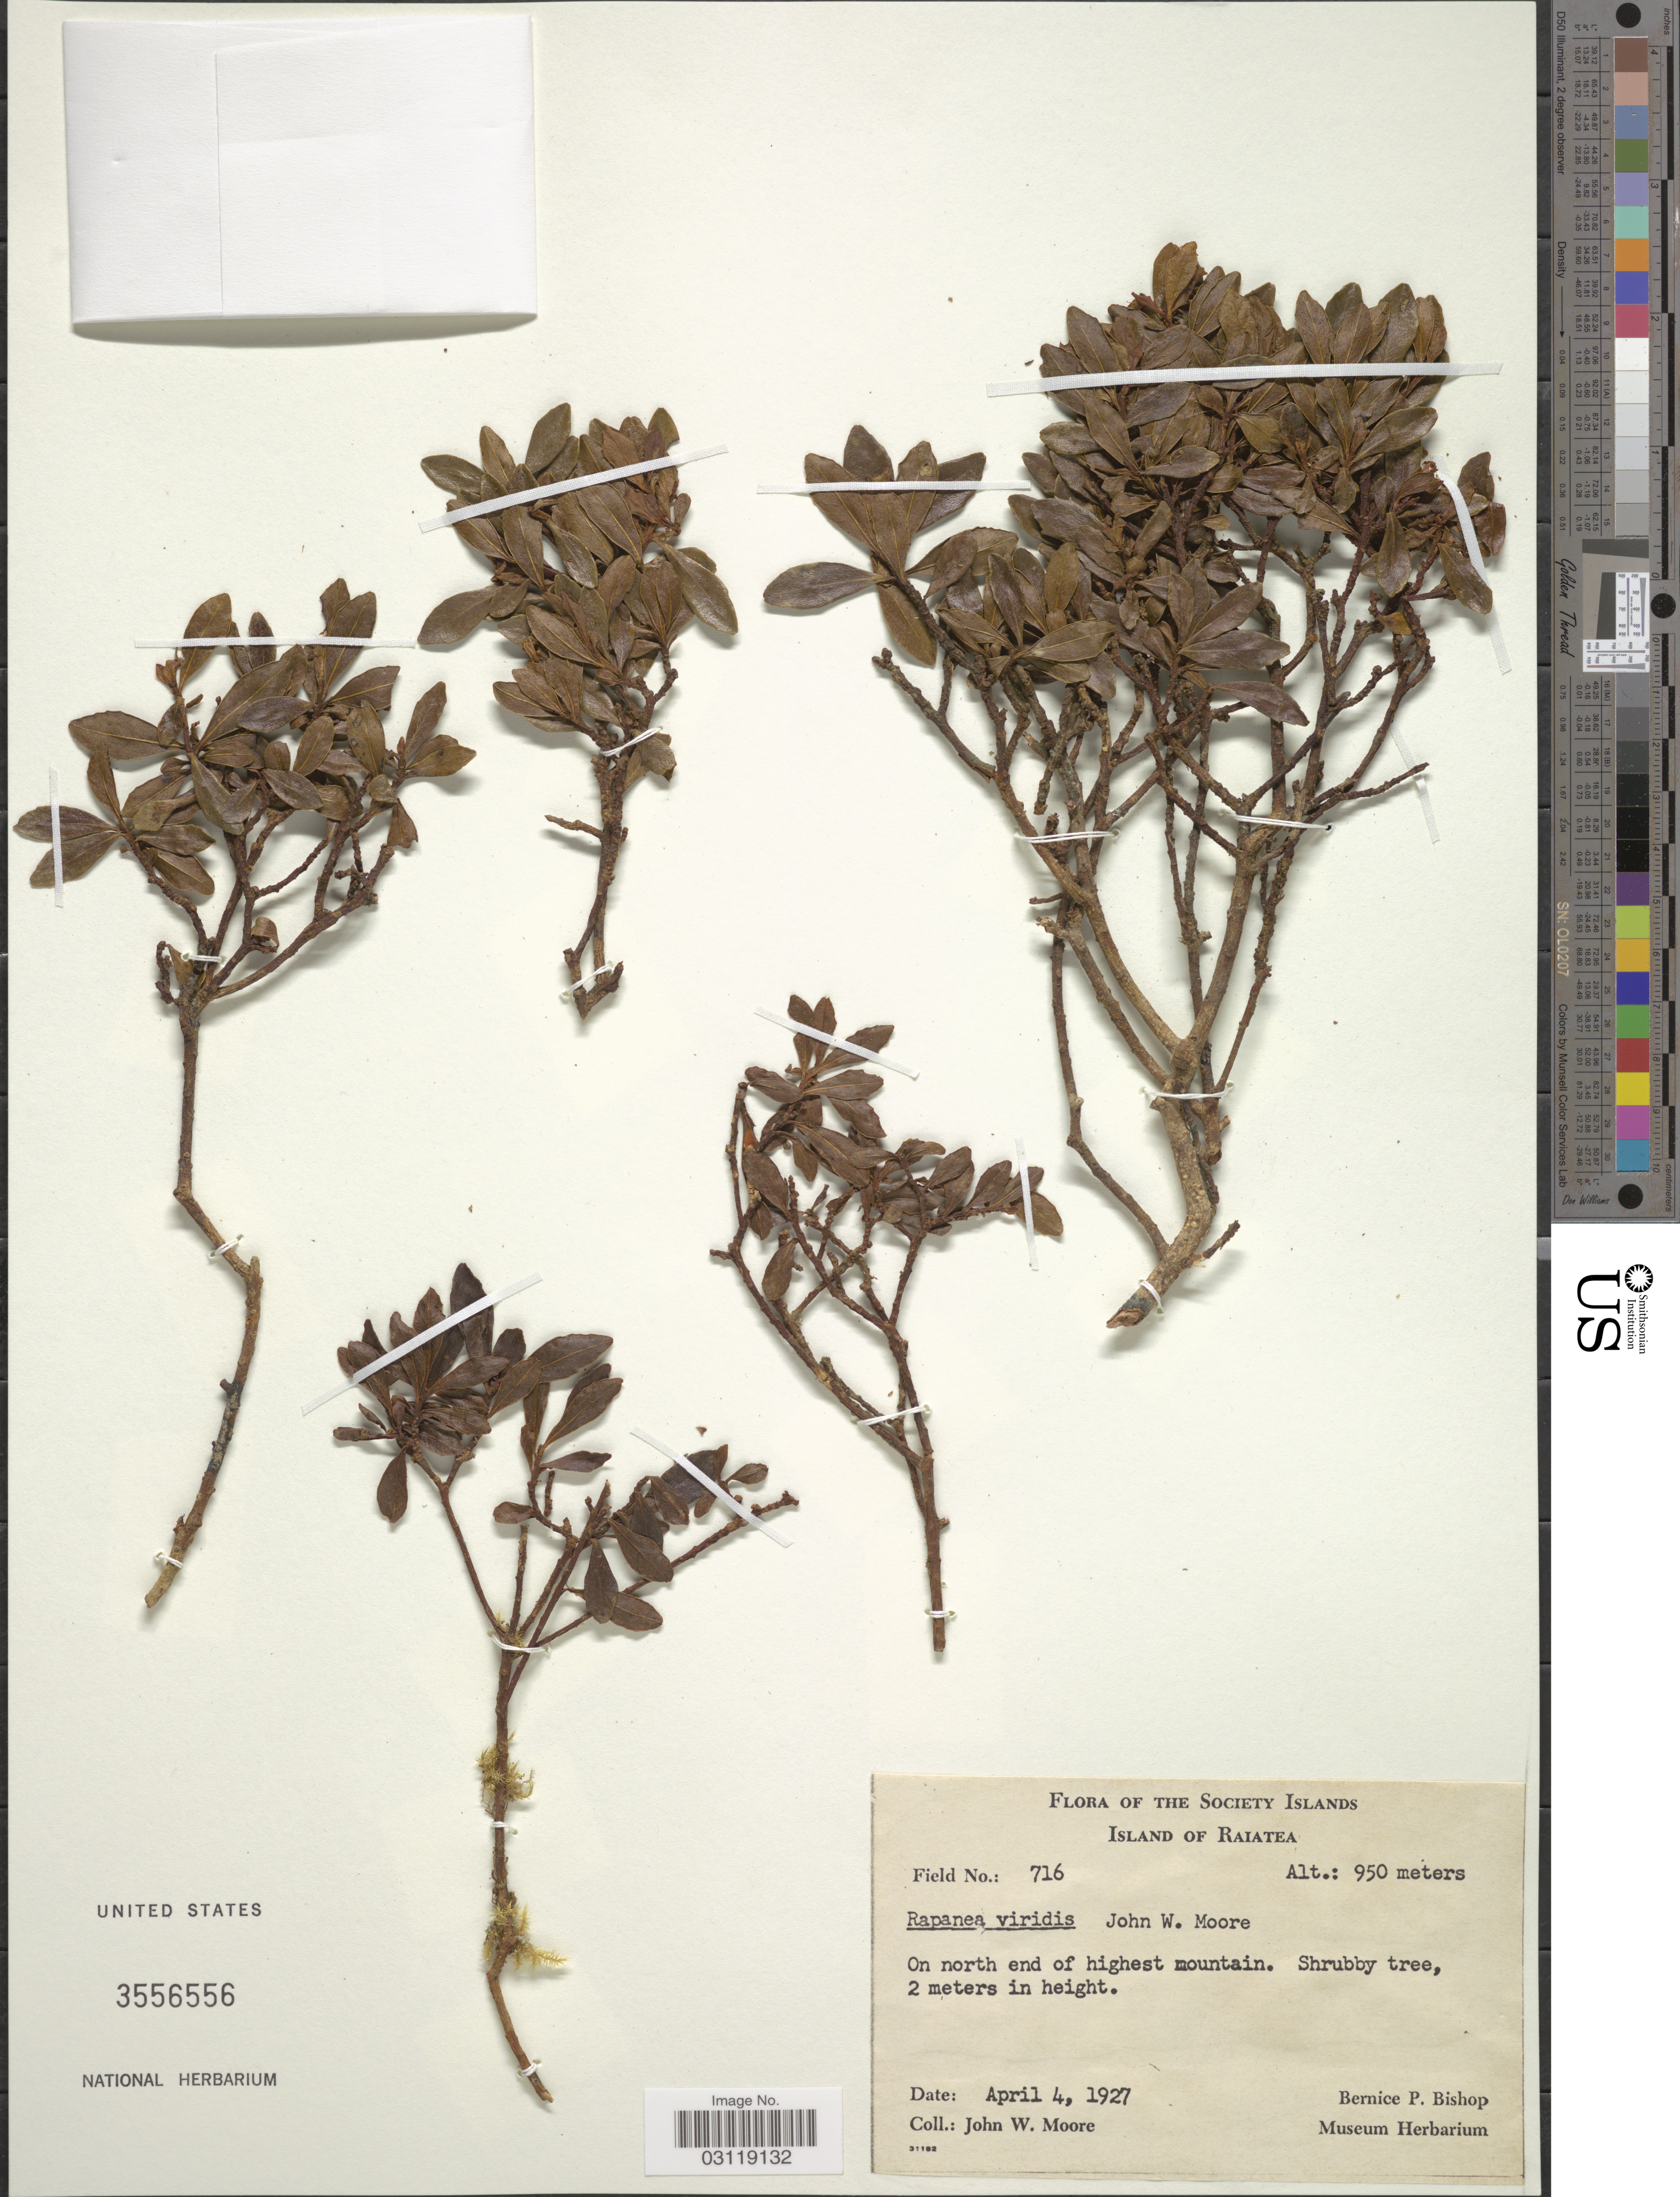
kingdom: Plantae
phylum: Tracheophyta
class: Magnoliopsida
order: Ericales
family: Primulaceae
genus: Rapanea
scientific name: Rapanea viridis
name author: J.W. Moore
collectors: J. Moore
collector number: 716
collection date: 1927-04-04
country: French Polynesia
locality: Society Islands. Island of Raiatea.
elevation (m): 950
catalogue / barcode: US 3556556